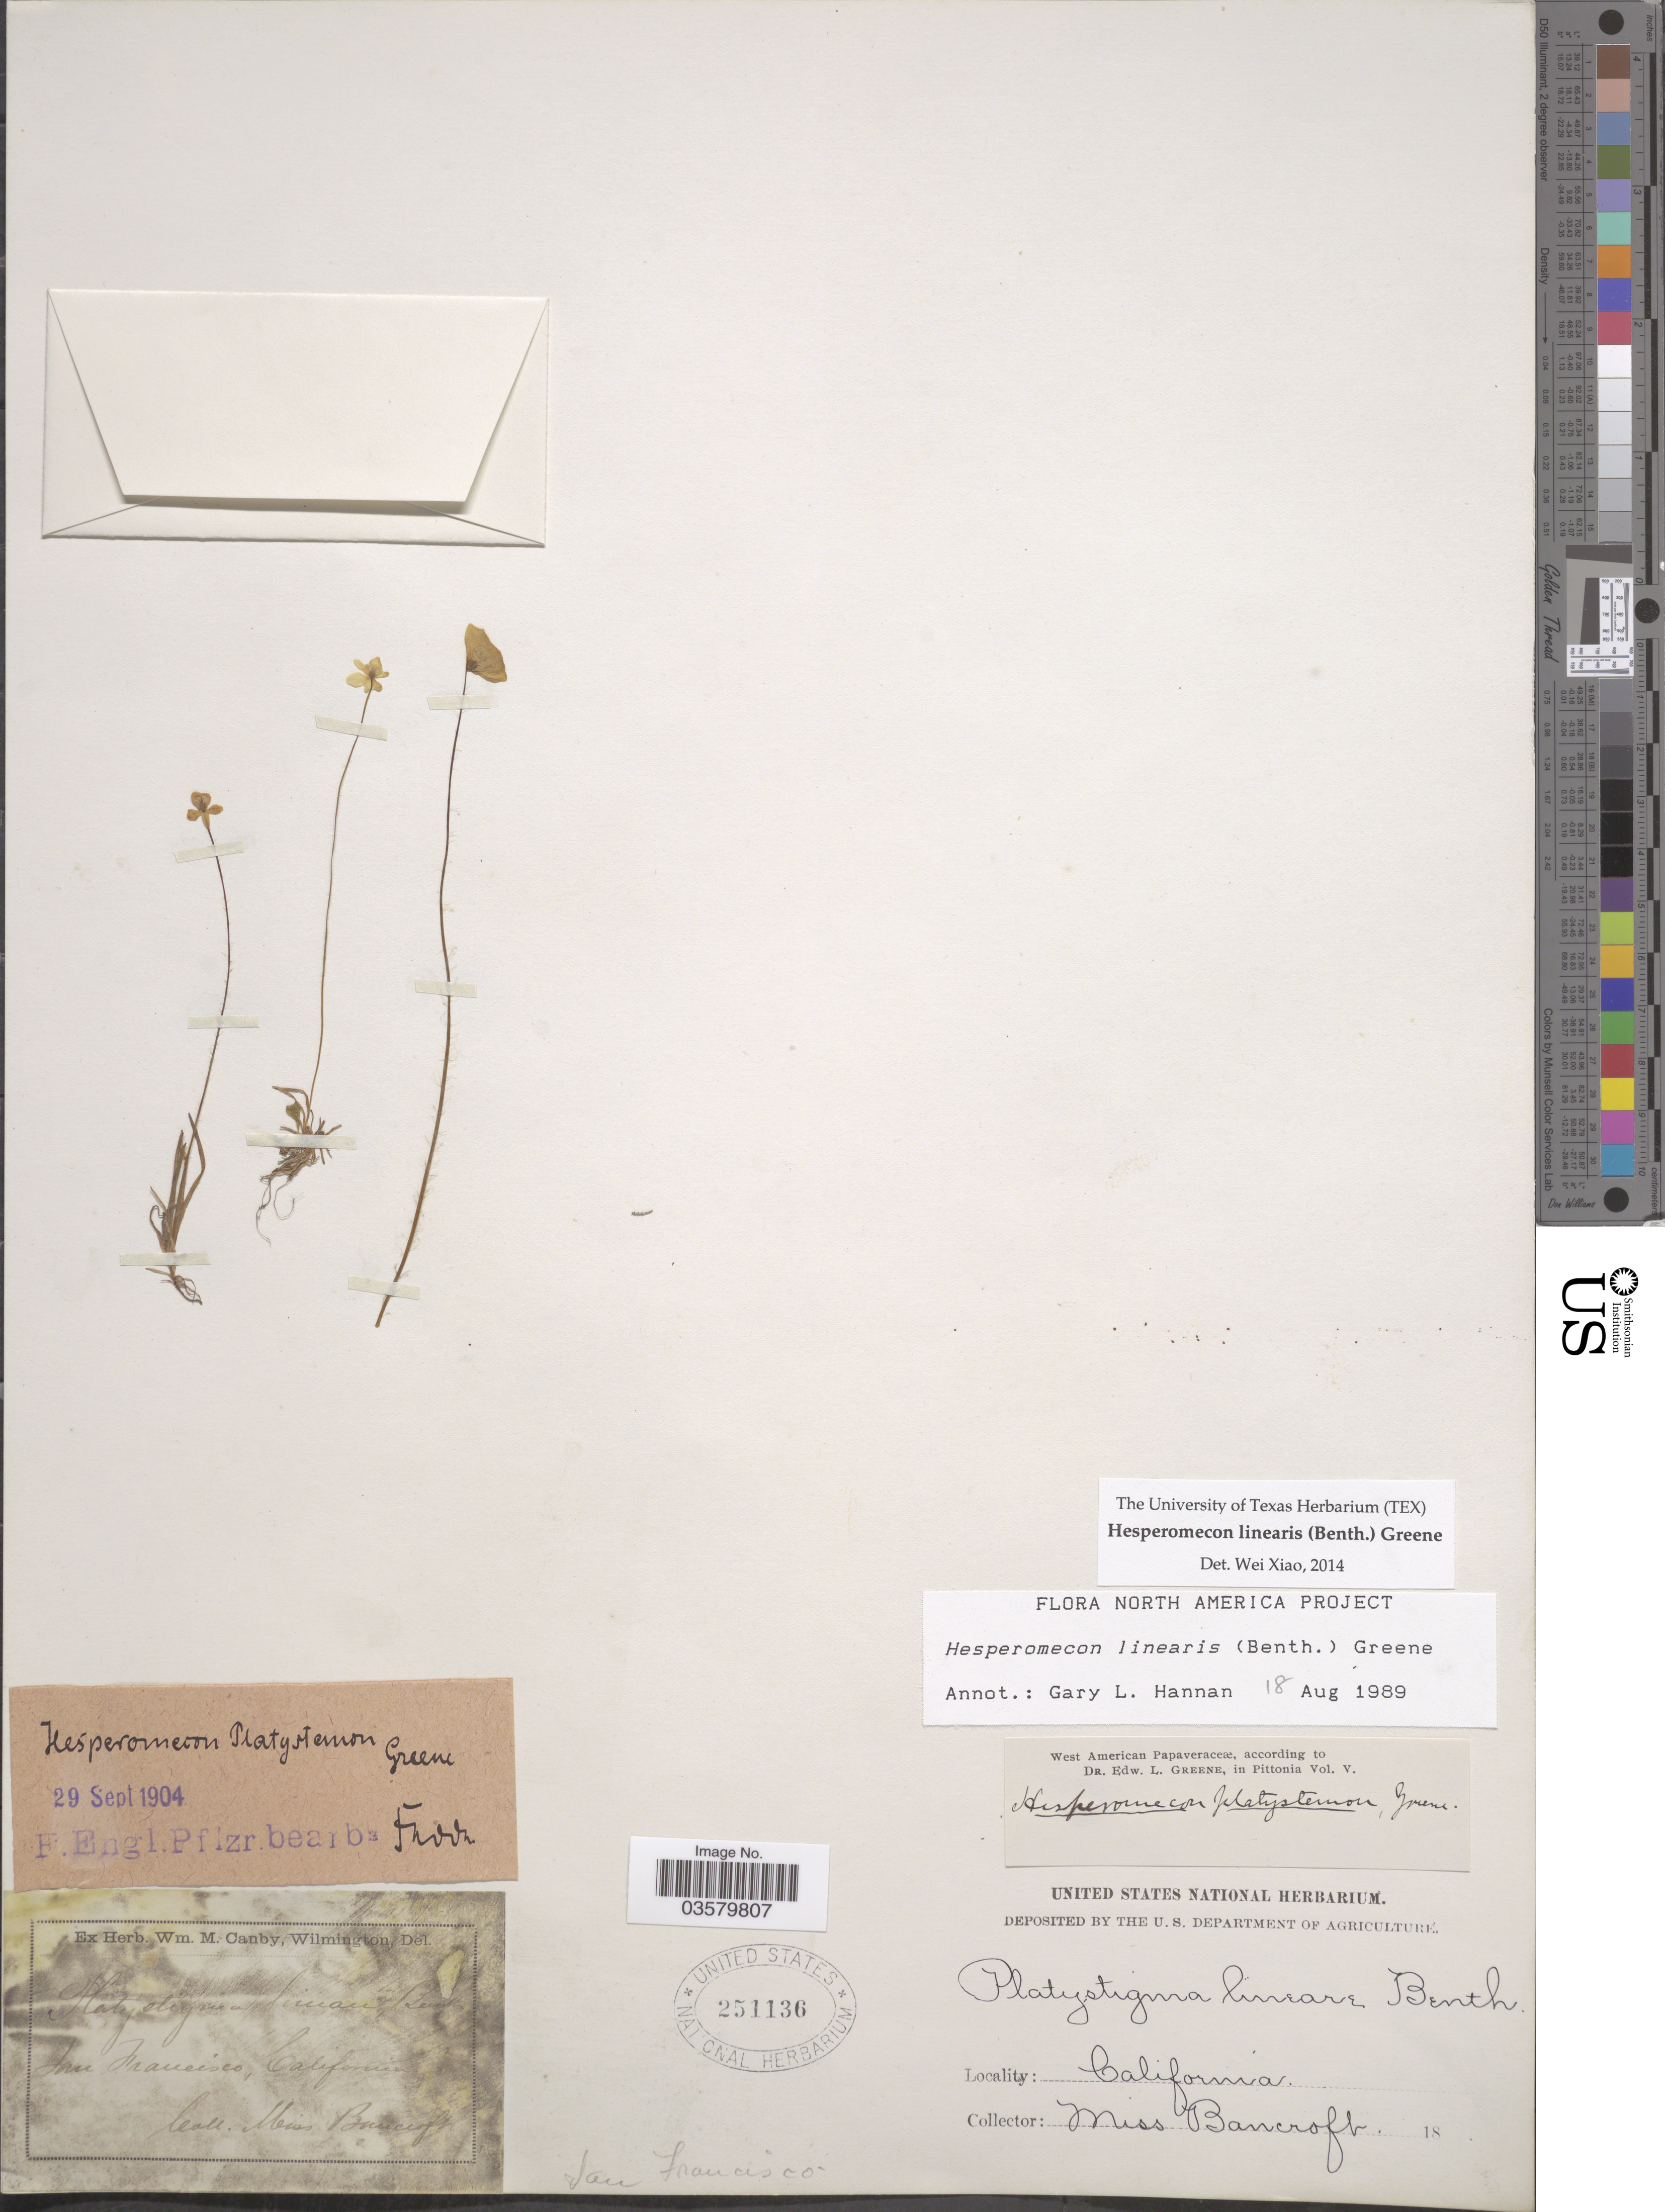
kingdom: Plantae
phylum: Tracheophyta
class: Magnoliopsida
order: Ranunculales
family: Papaveraceae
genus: Platystigma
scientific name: Platystigma lineare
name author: Benth.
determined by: Strong, M. T., (US), Smithsonian Institution - National Museum of Natural History (UNITED STATES)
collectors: Miss Bancroft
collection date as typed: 18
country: United States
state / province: California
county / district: San Francisco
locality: San Francisco.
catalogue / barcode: US 251136